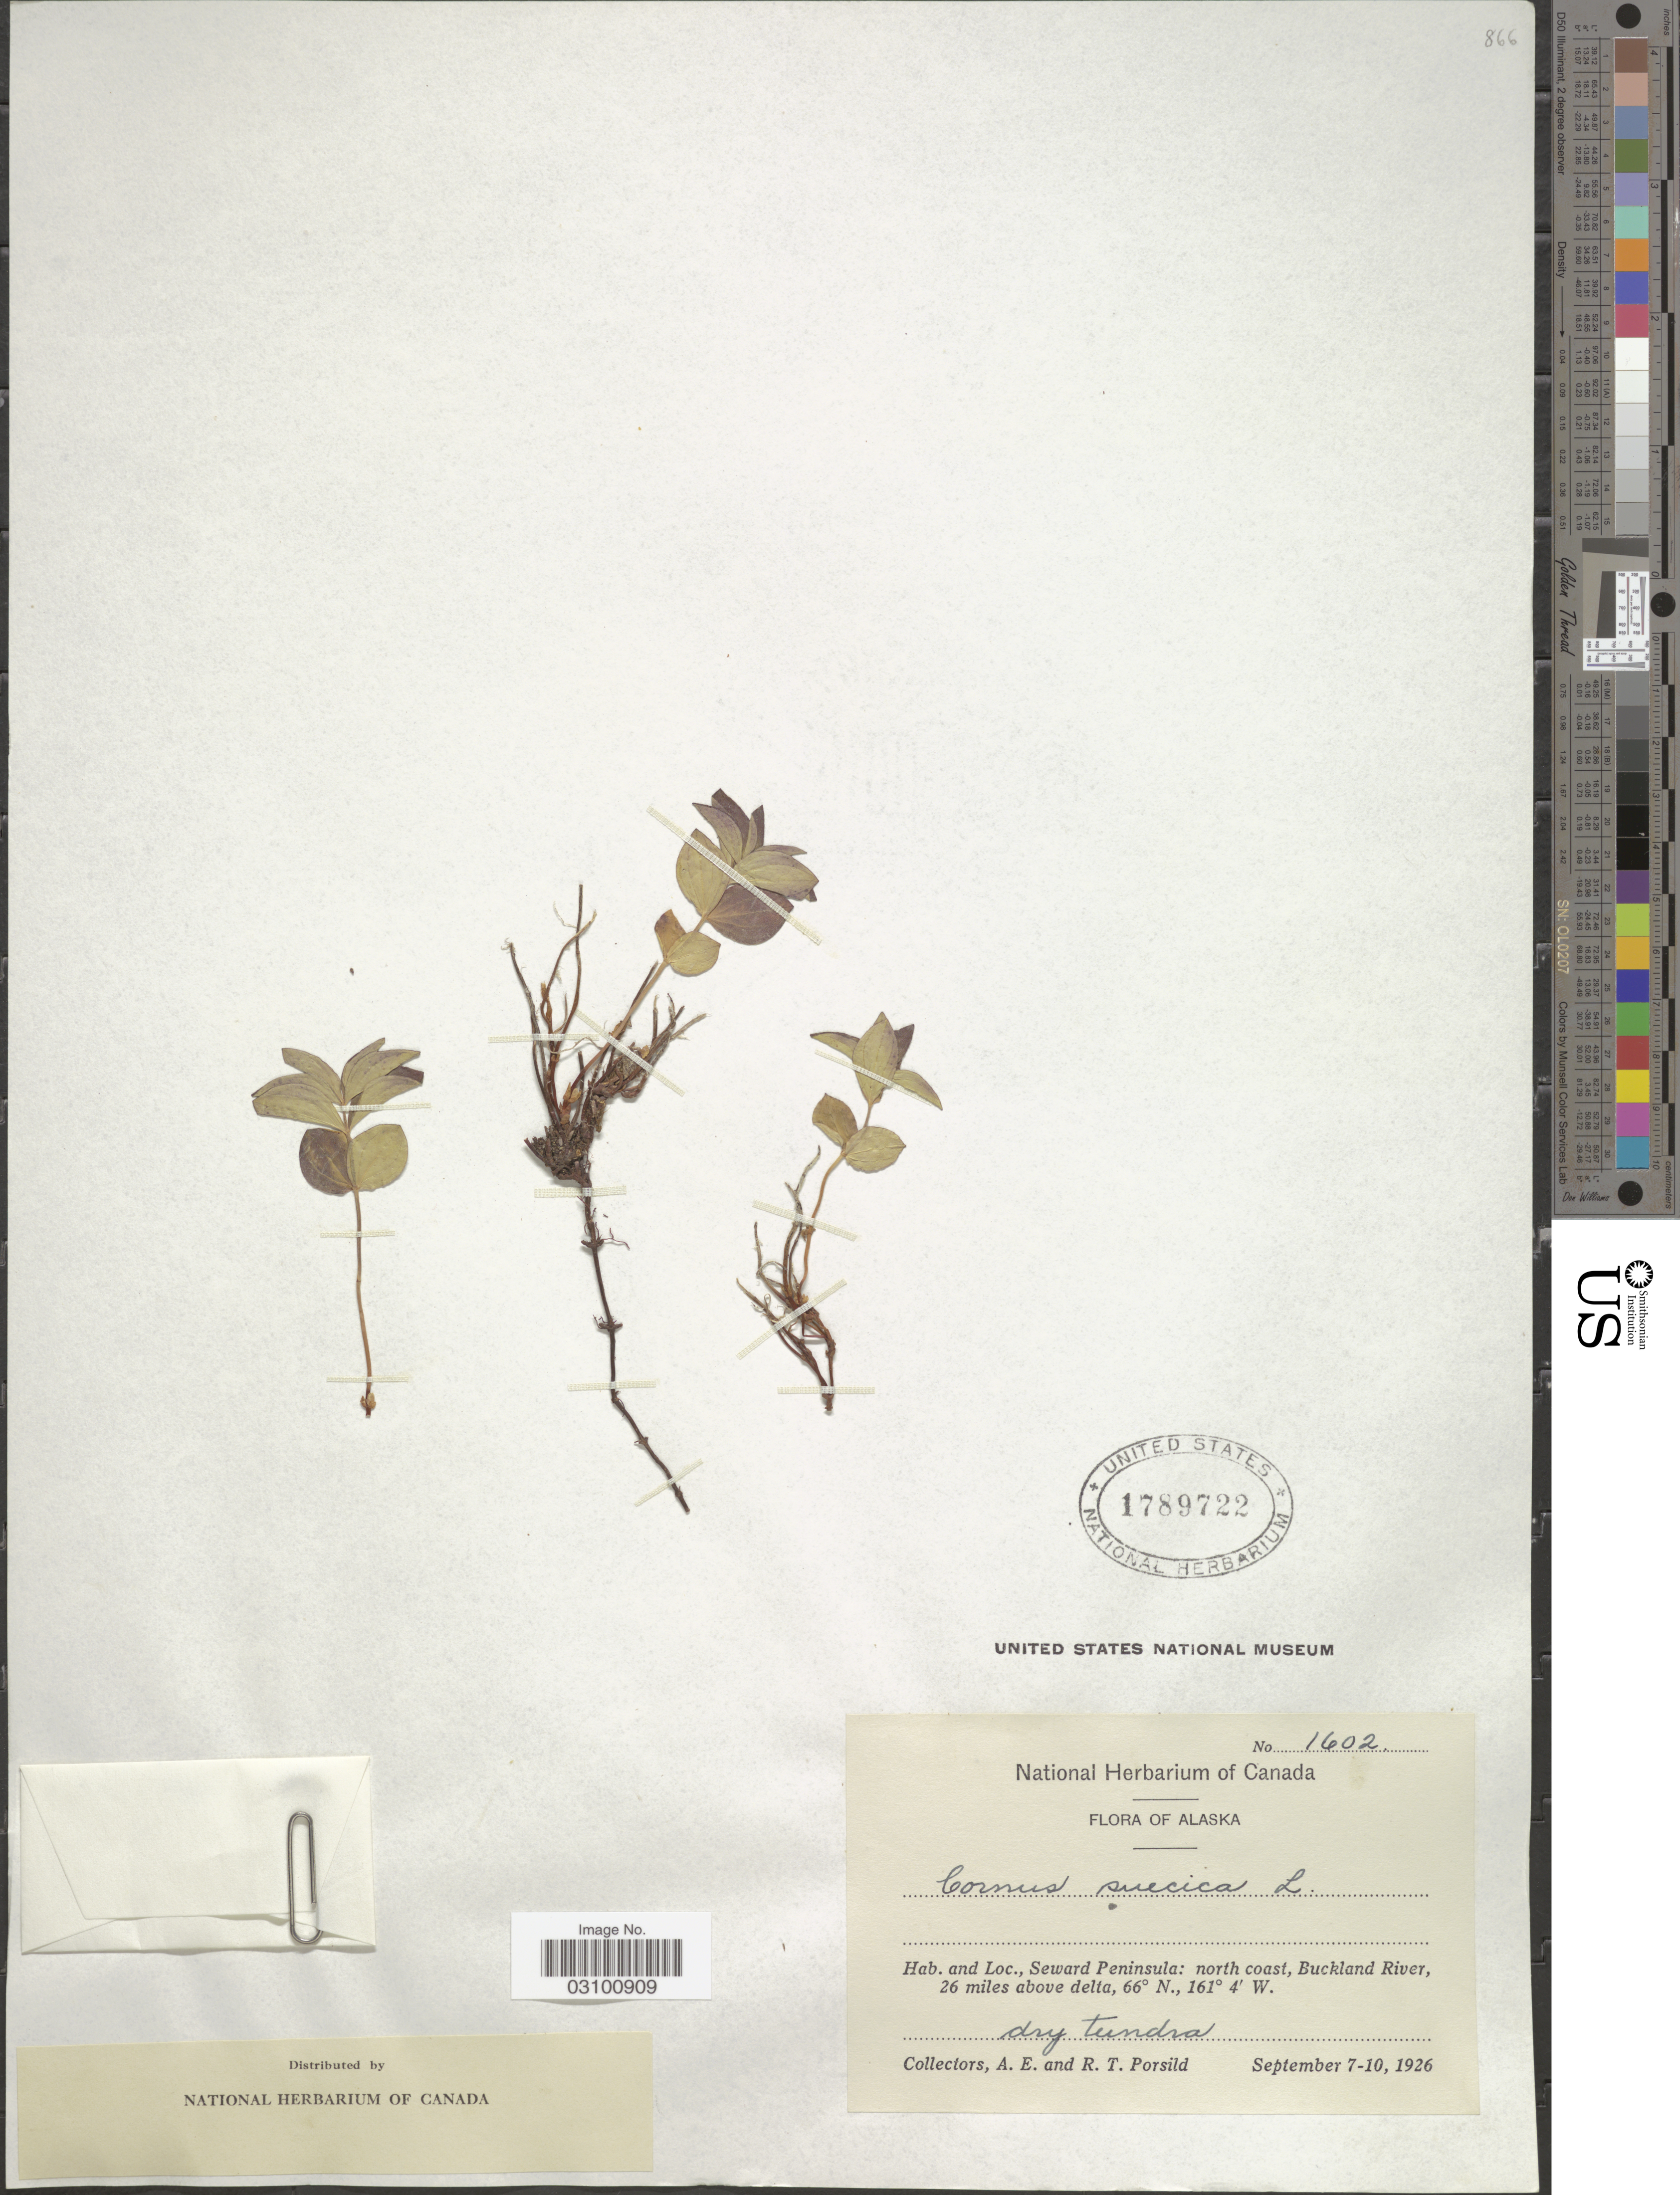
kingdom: Plantae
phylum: Tracheophyta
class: Magnoliopsida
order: Cornales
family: Cornaceae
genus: Cornus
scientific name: Cornus suecica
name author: L.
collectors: A. E. Porsild & R. T. Porsild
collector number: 1602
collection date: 1926-09-07/1926-09-10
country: United States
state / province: Alaska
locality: Seward Peninsula: north coast, Buckland River, 26 miles above delta.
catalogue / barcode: US 1789722